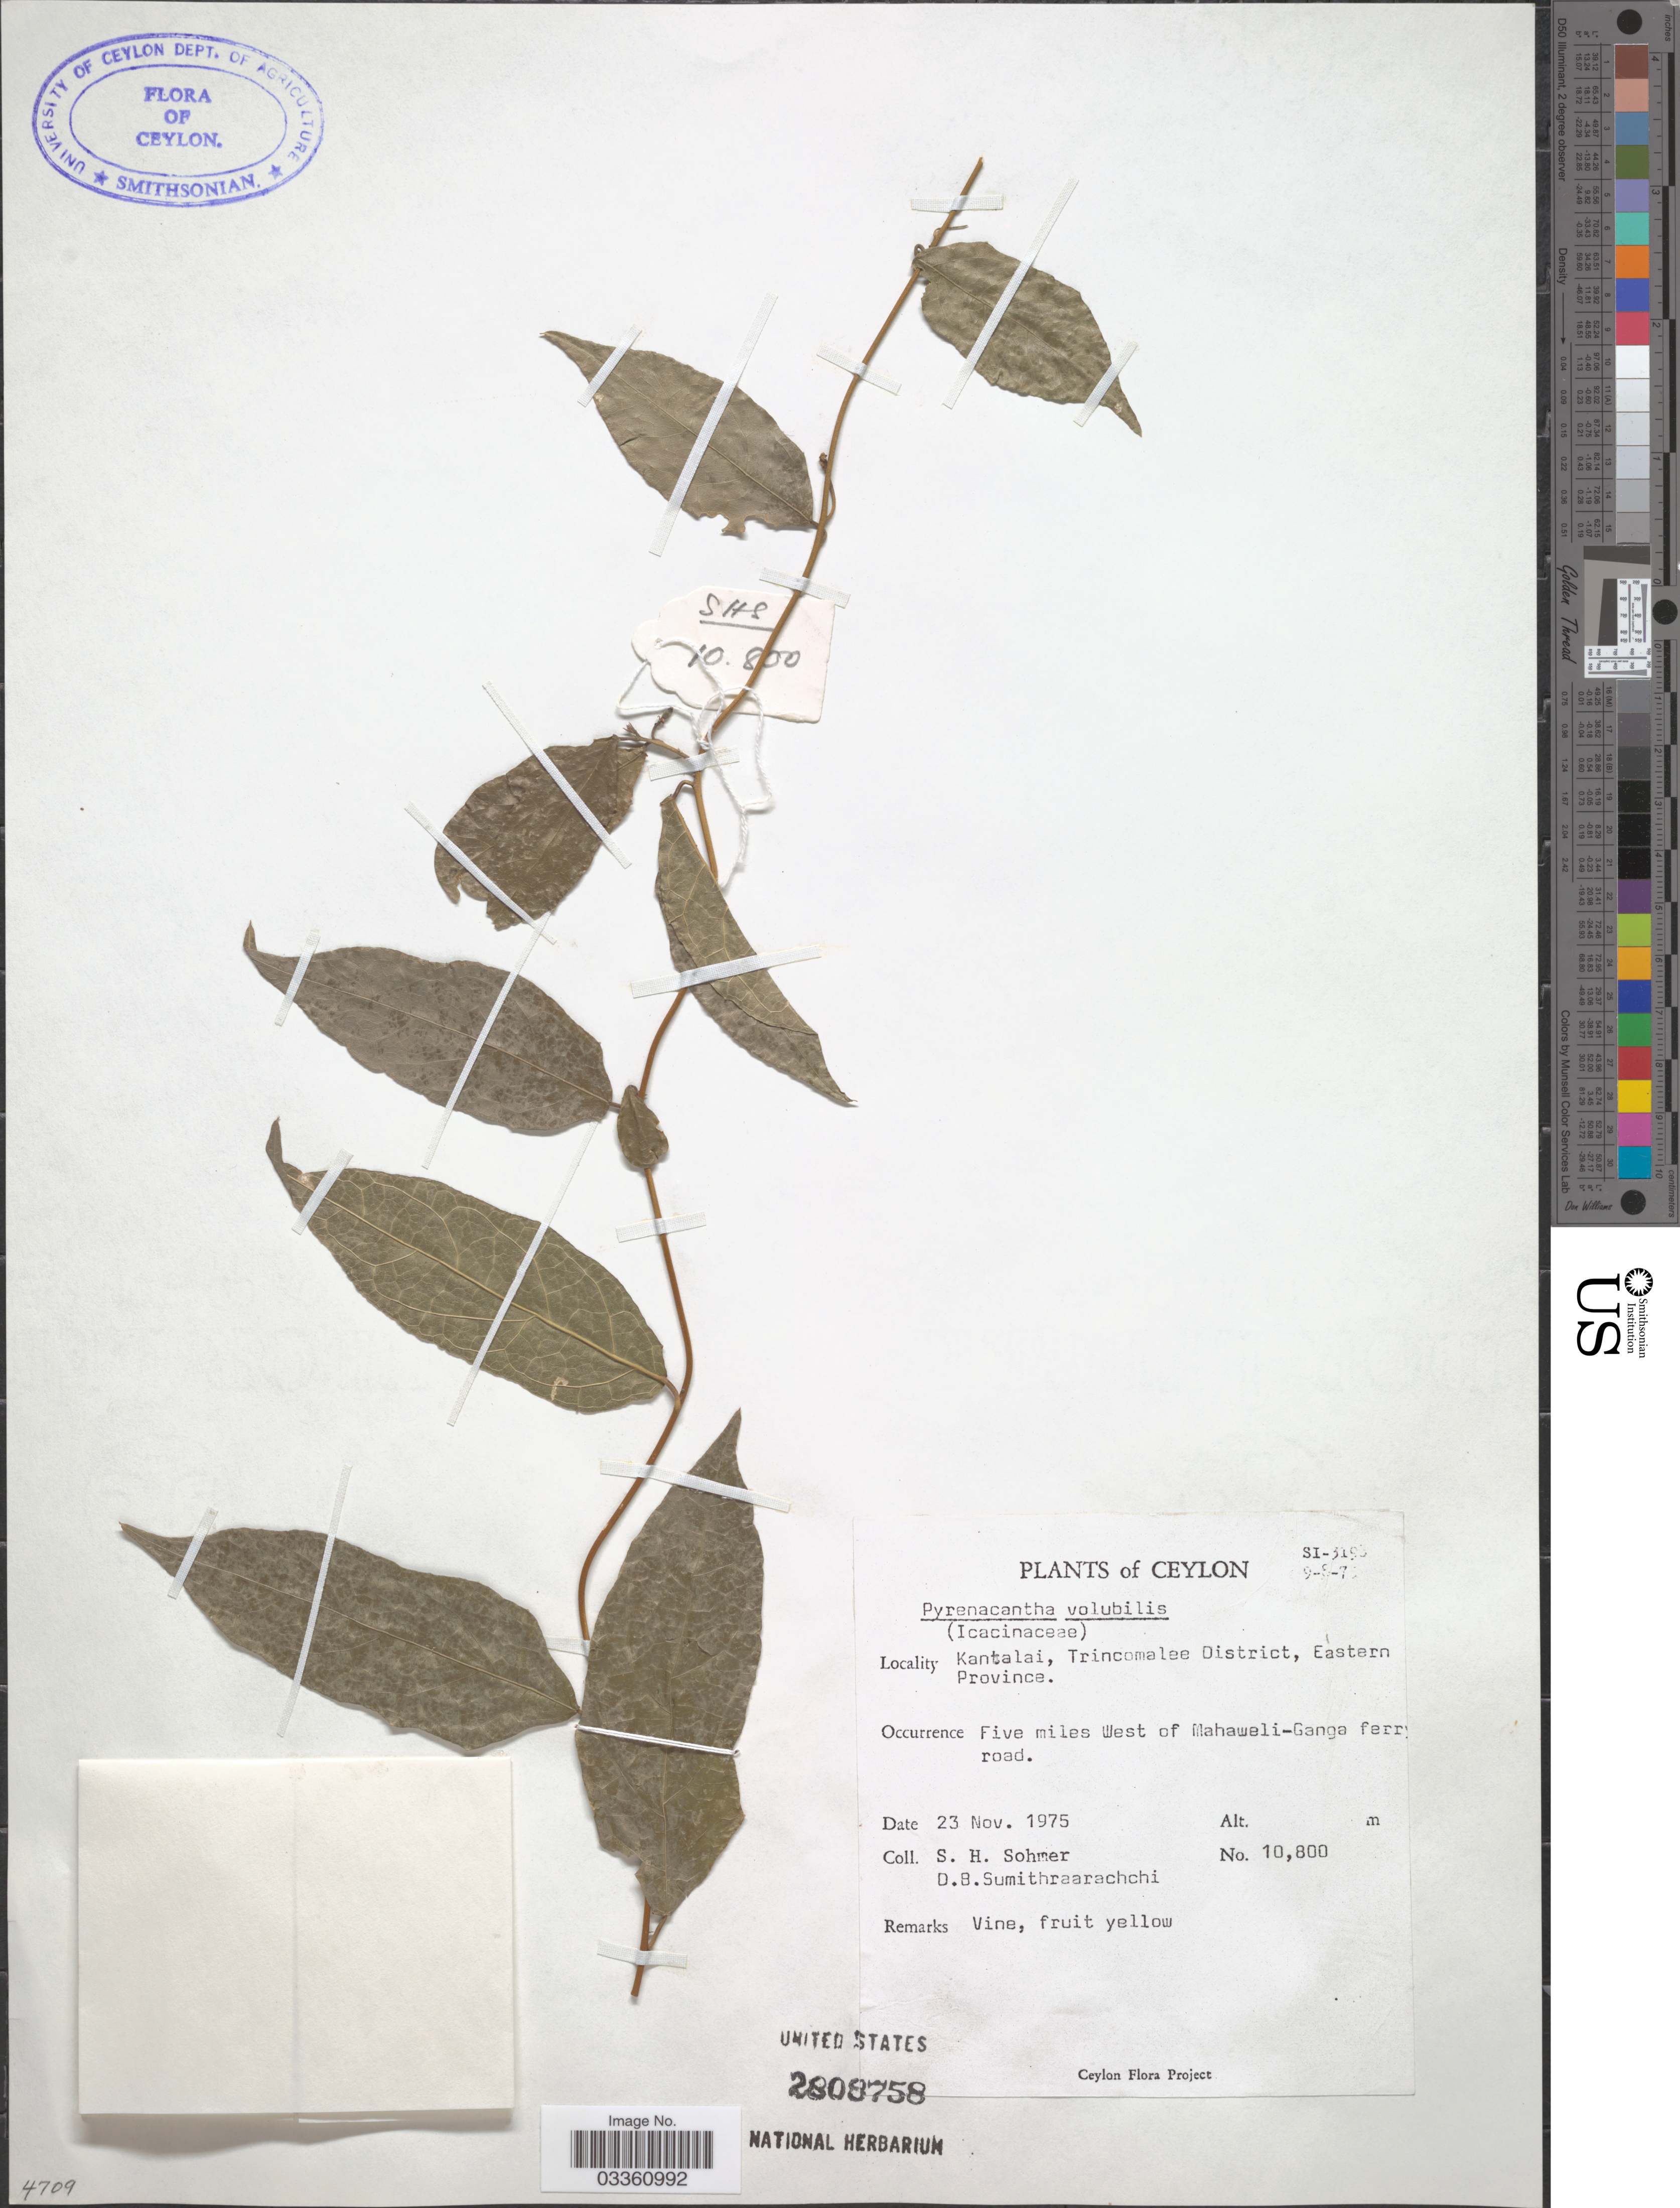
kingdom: Plantae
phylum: Tracheophyta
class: Magnoliopsida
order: Icacinales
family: Icacinaceae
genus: Pyrenacantha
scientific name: Pyrenacantha volubilis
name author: Hook.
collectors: S. H. Sohmer & D. B. Sumithraarachchi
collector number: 10800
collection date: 1975-11-23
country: Sri Lanka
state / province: Eastern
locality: Ceylon. Kantalai, Trincomalee District. Five miles West of Mahaweli-Ganga ferry road.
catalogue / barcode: US 2808758